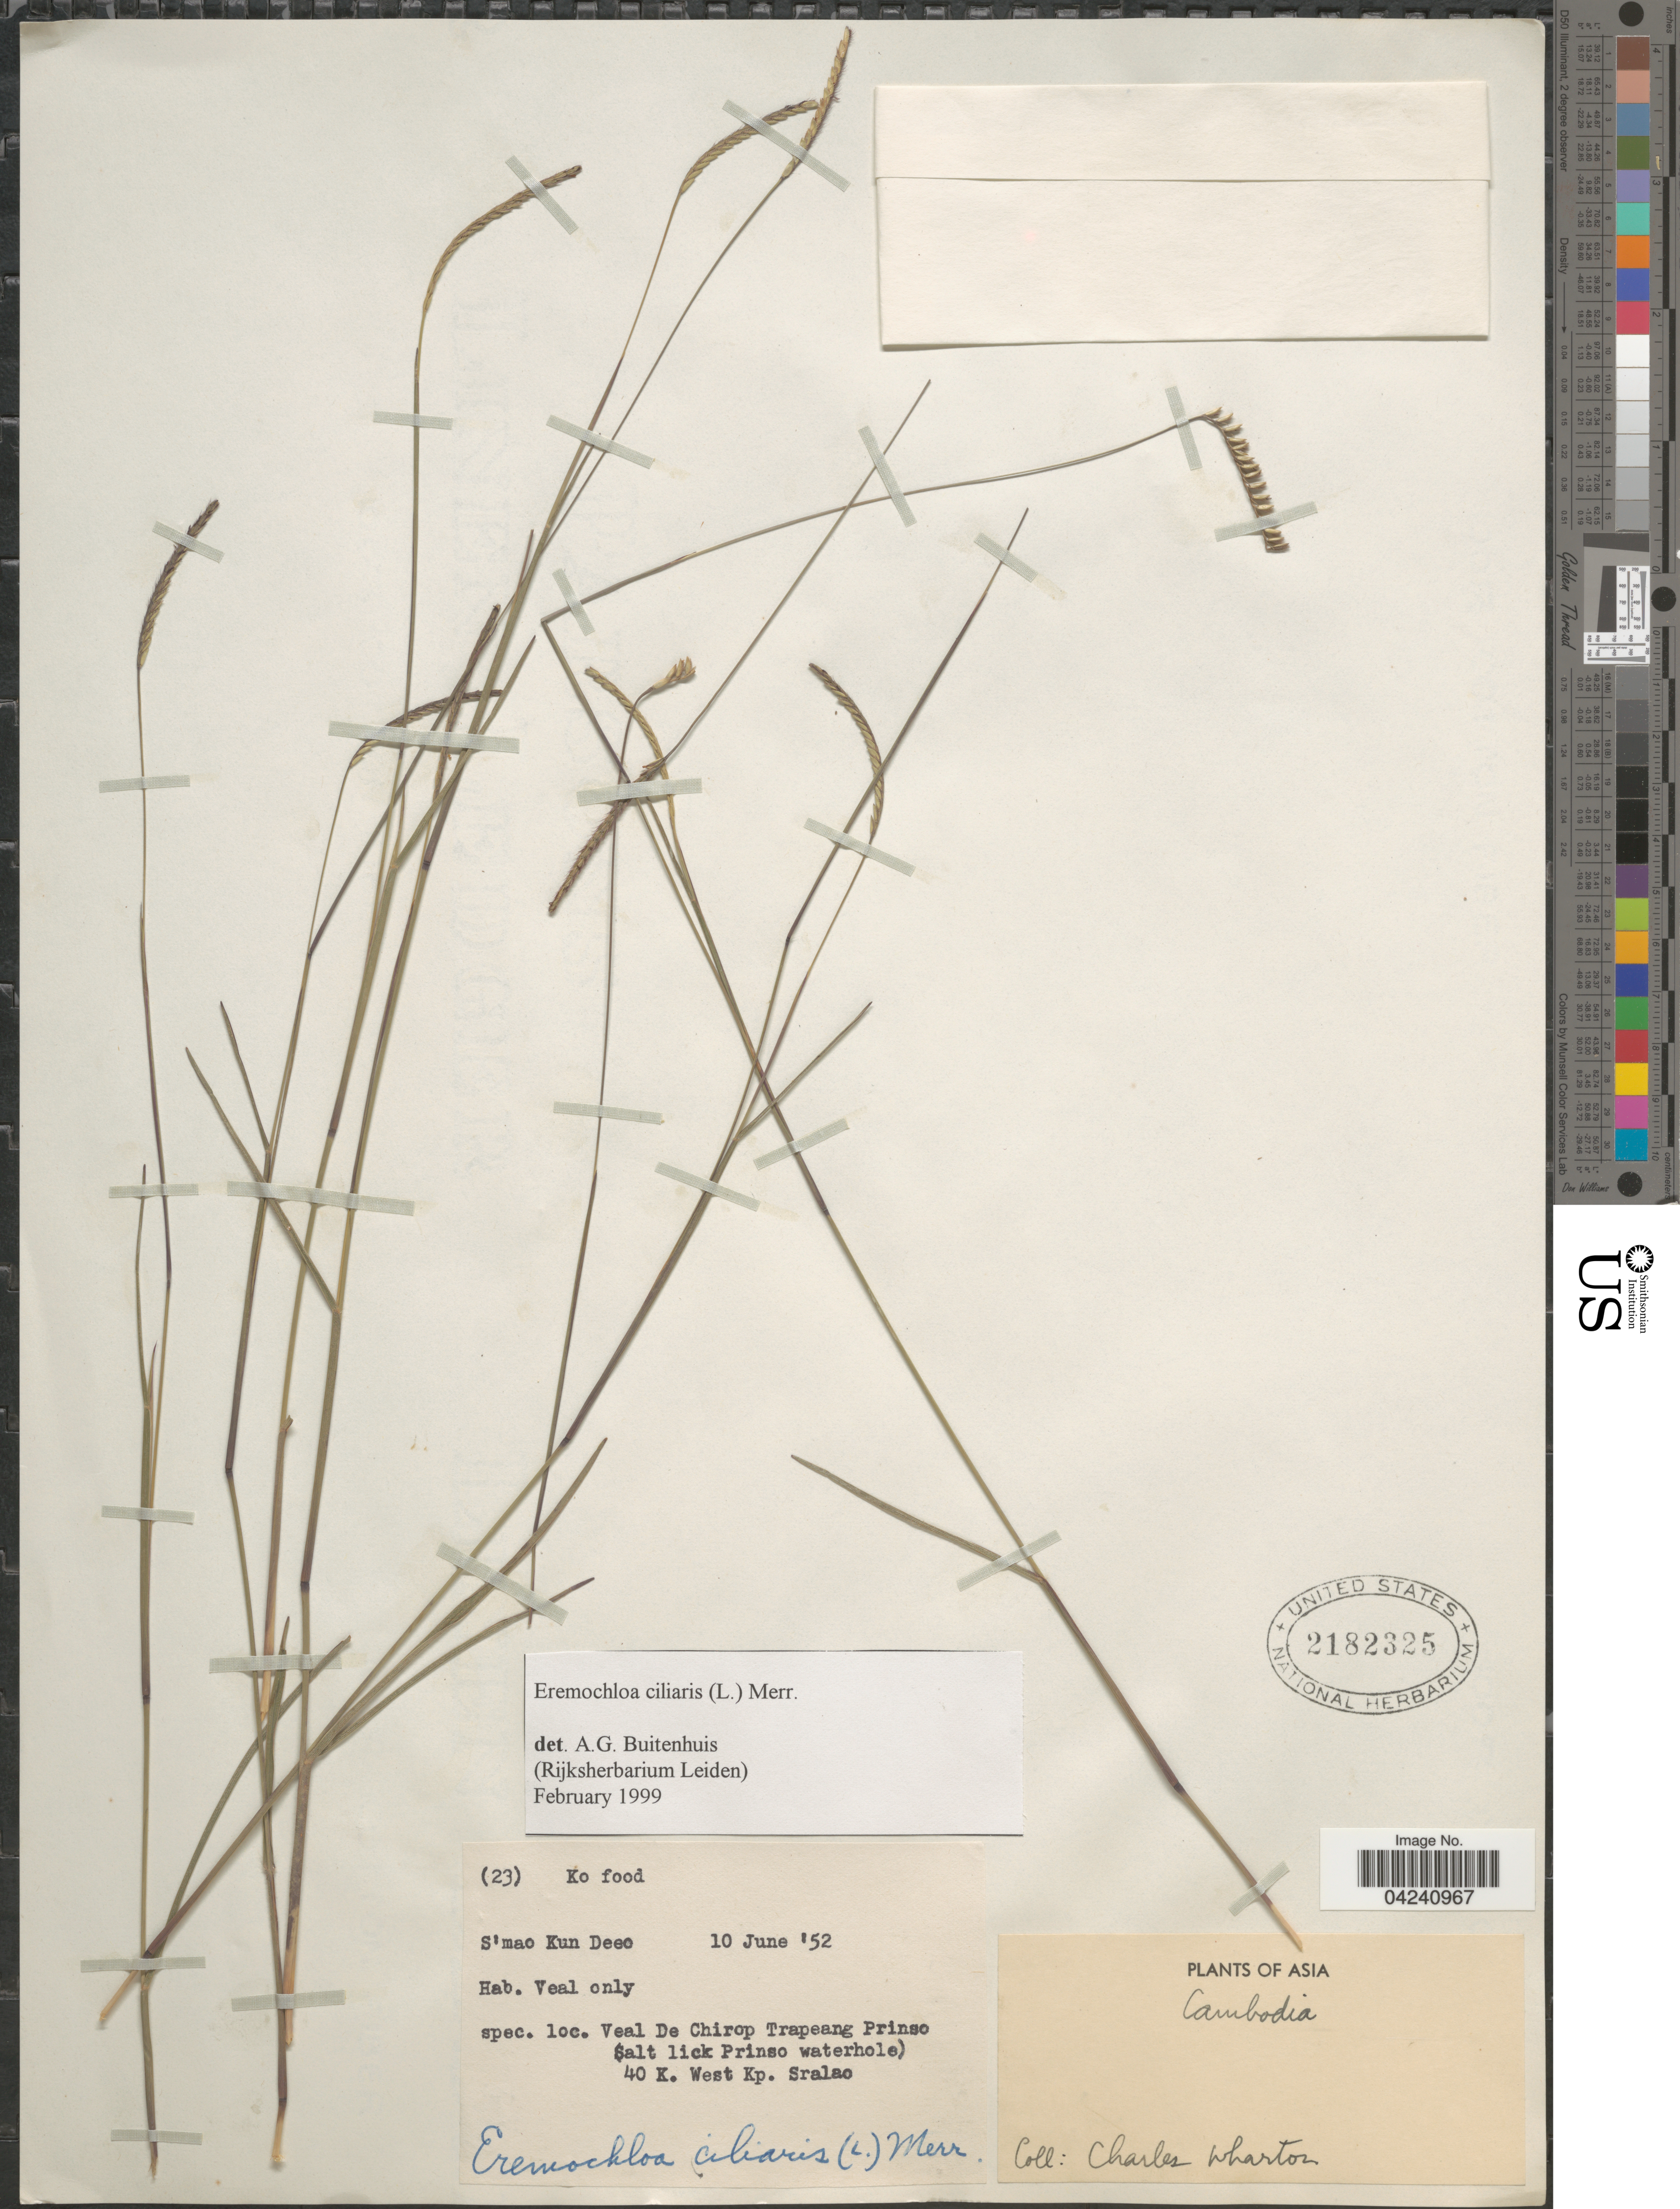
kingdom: Plantae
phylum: Tracheophyta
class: Liliopsida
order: Poales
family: Poaceae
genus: Eremochloa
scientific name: Eremochloa ciliaris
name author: (L.) Merr.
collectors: C. Wharton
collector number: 23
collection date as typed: Transcribed d/m/y: 10/6/52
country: Cambodia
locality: Ko food. S'mao Kun Deeo. Veal De Chirop Trapeang Prinso. Salt lick Prinso waterhole) 40 K. West Kp. Sralao.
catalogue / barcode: US 2182325